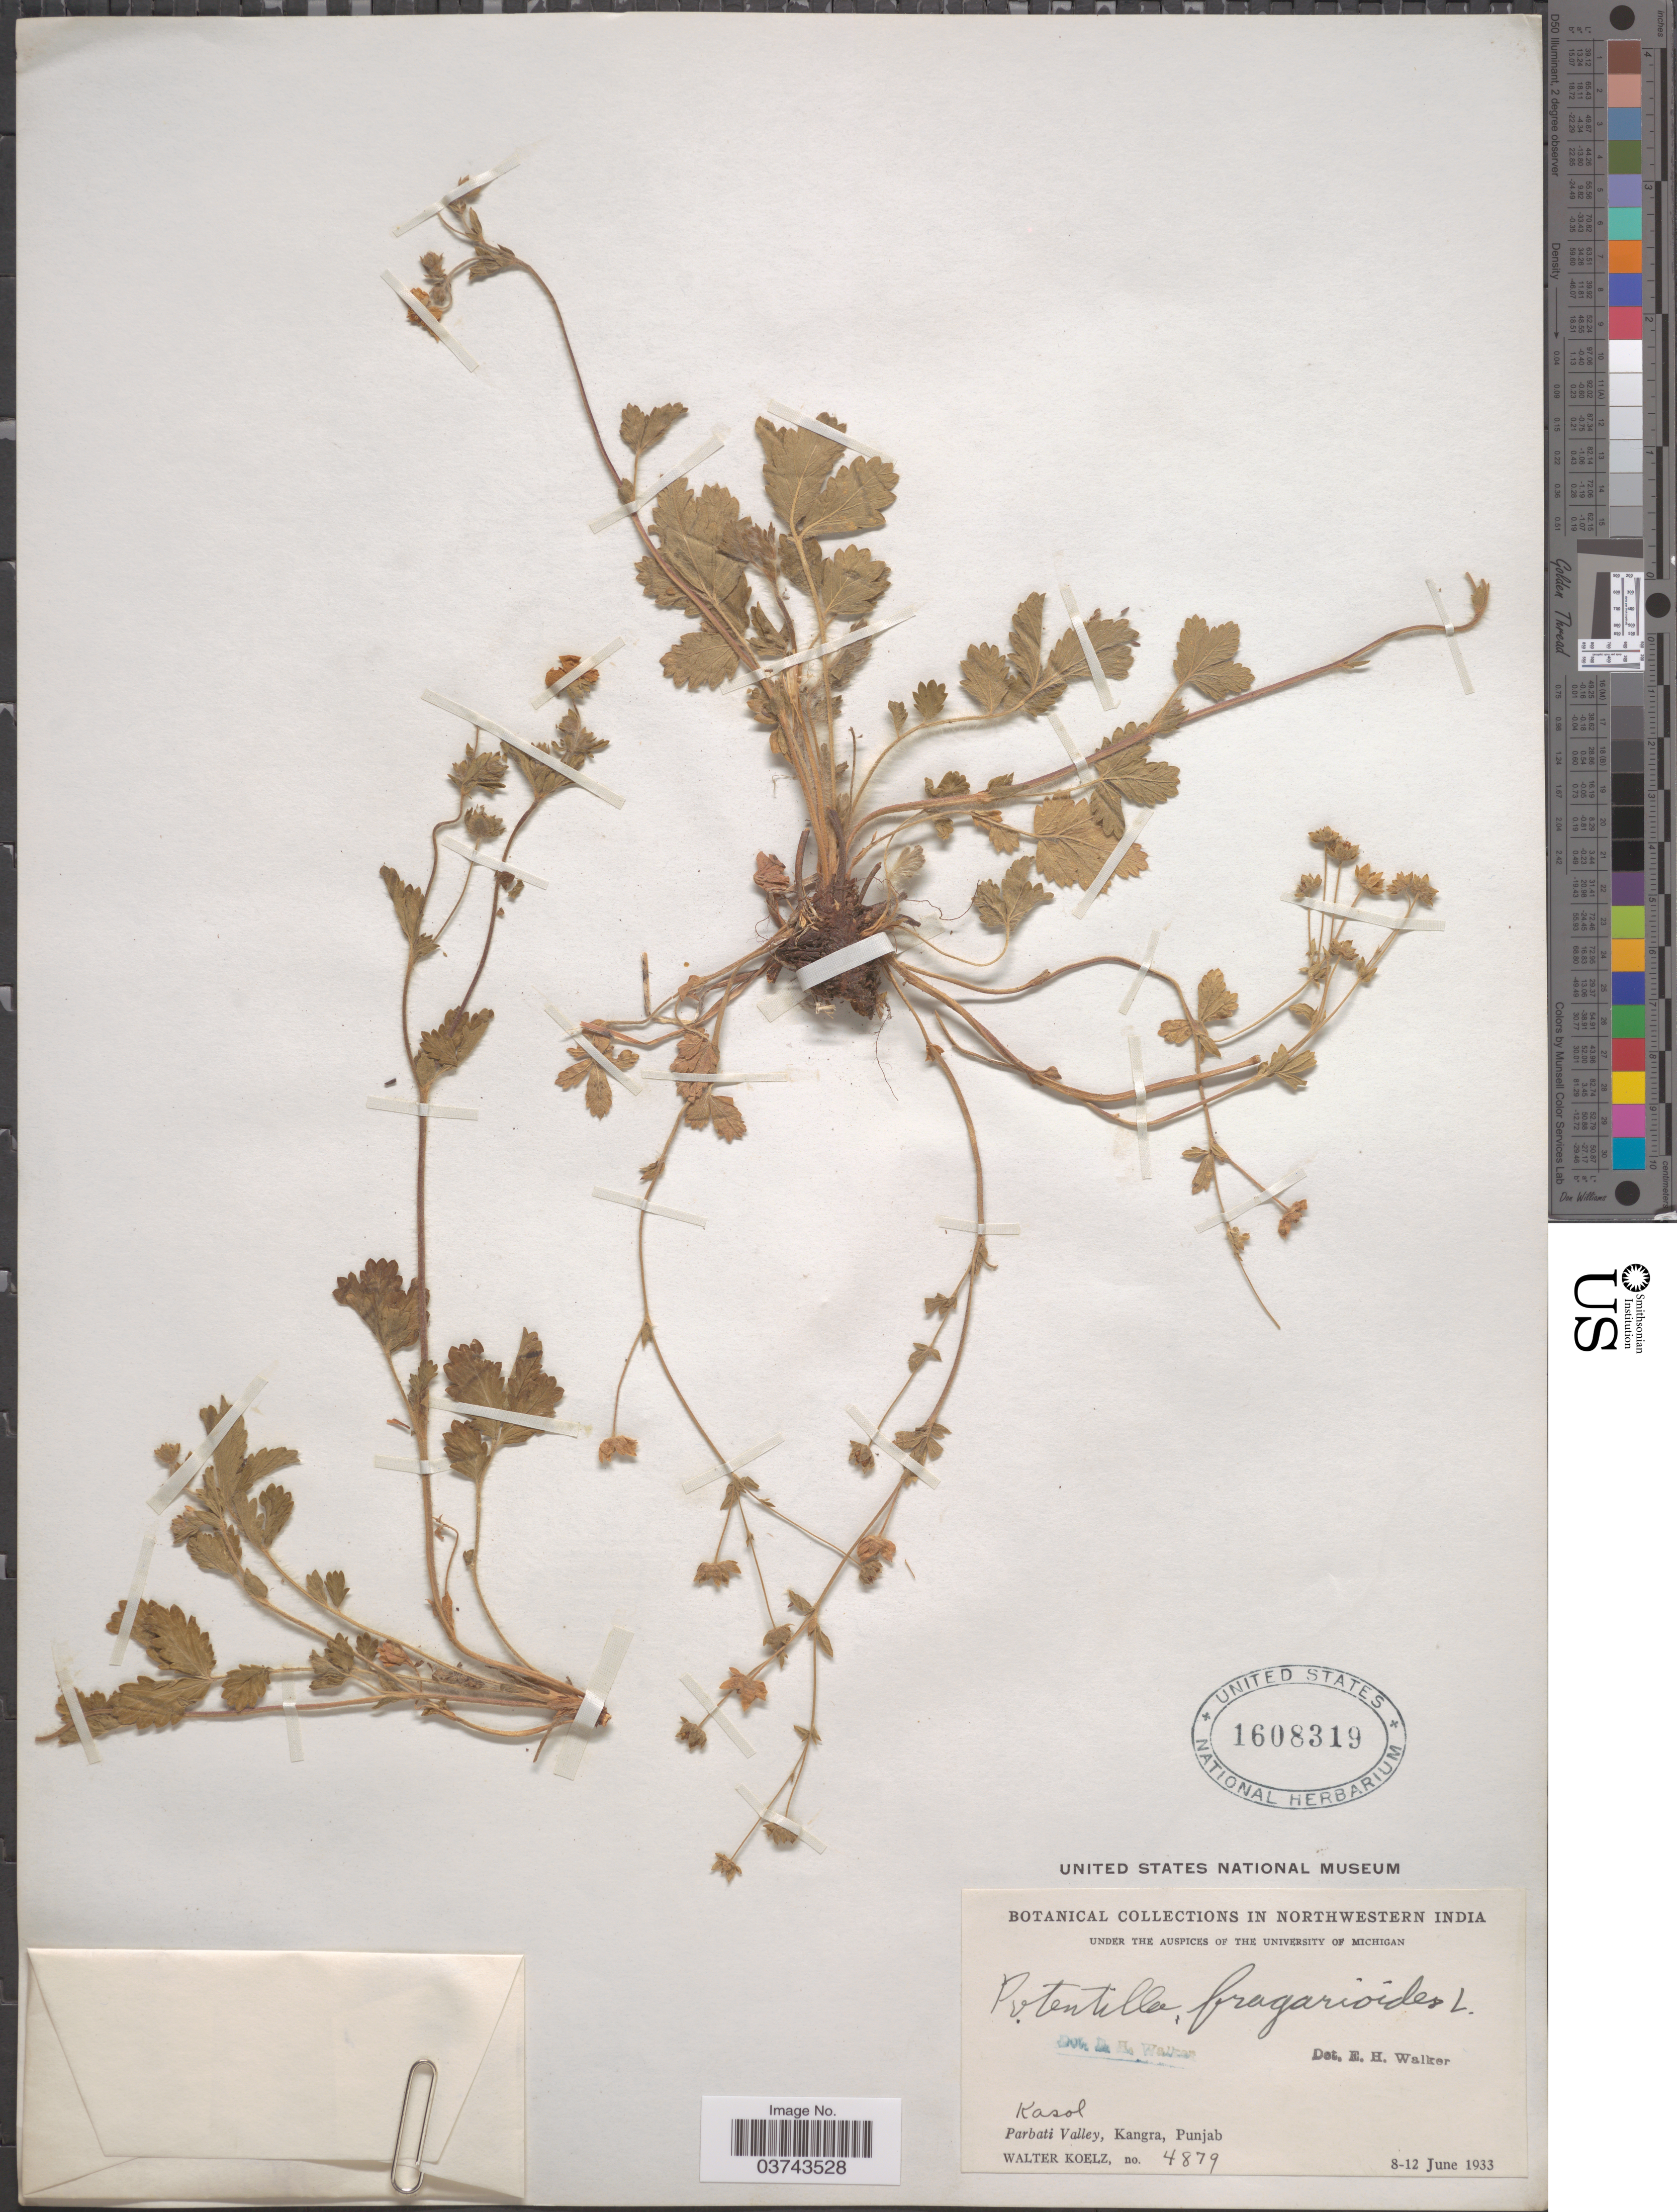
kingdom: Plantae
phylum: Tracheophyta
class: Magnoliopsida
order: Rosales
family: Rosaceae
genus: Potentilla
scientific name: Potentilla fragarioides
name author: L.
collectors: W. N. Koelz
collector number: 4879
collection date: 1933-06-08/1933-06-12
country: India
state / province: Punjab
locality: Northwestern India. Kasol. Parbati Valley, Kangra.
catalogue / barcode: US 1608319